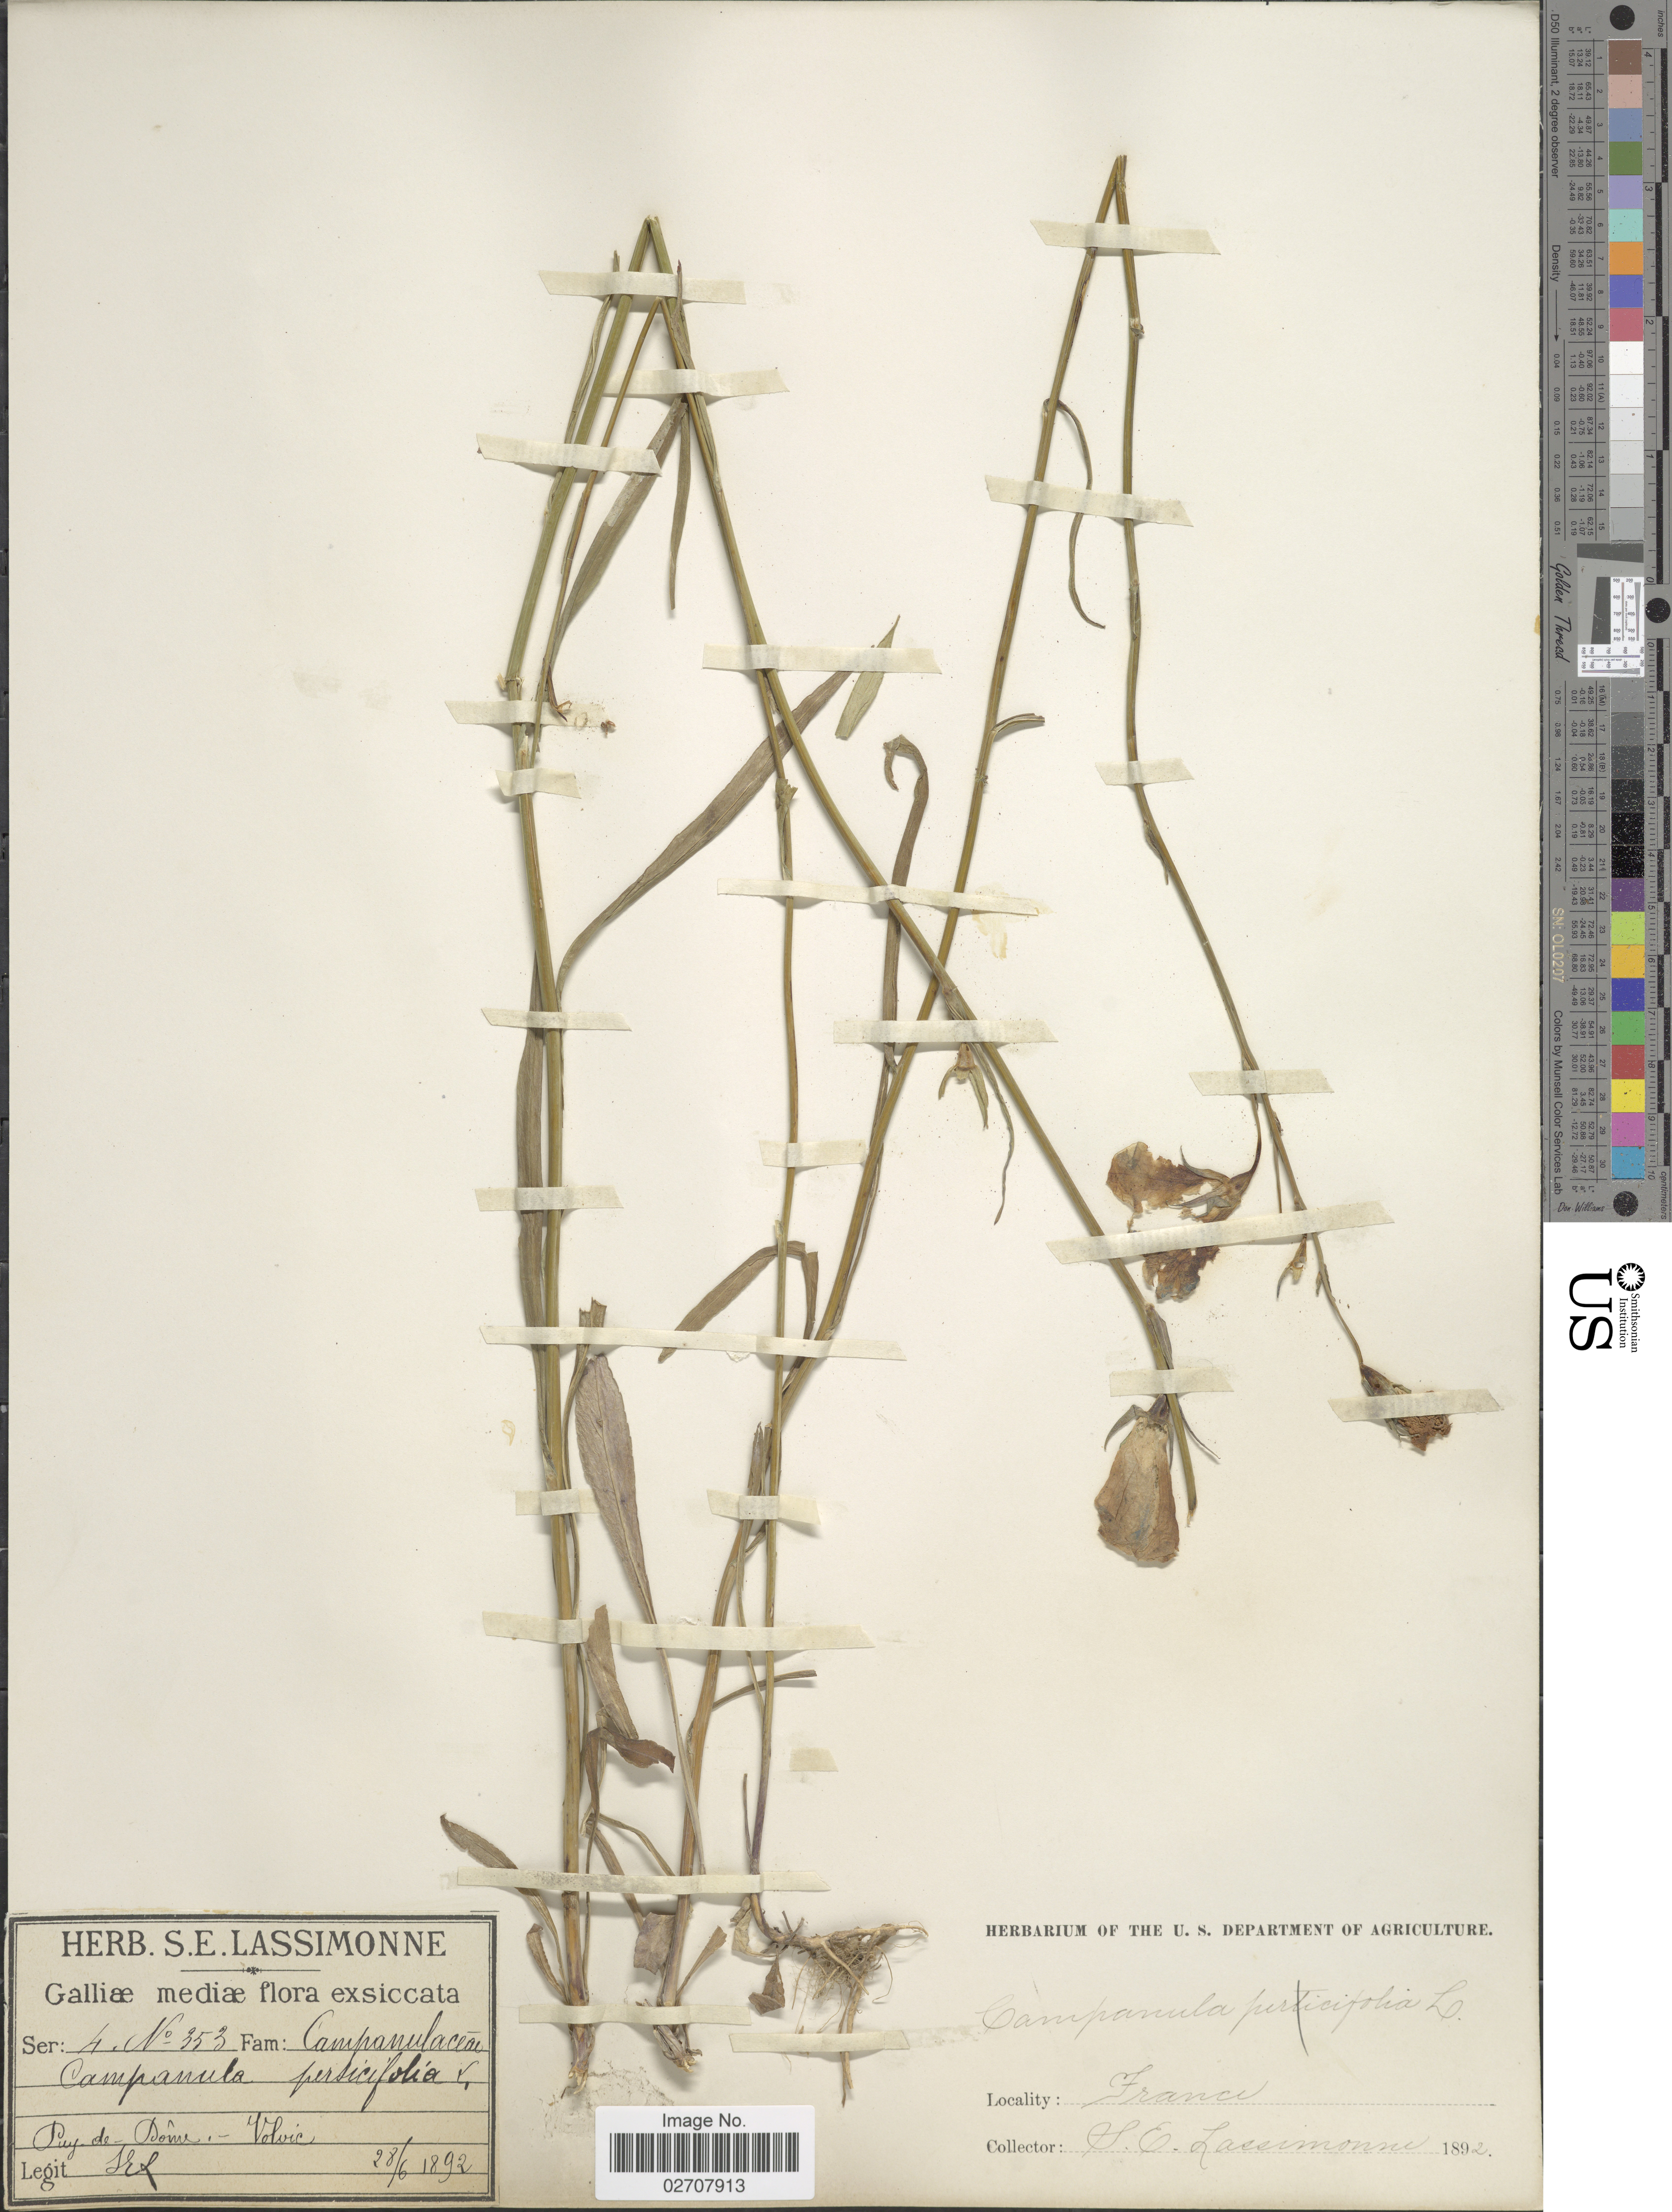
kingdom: Plantae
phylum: Tracheophyta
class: Magnoliopsida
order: Asterales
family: Campanulaceae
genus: Campanula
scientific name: Campanula persicifolia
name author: L.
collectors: S. Lassimonne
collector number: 353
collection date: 1892-06-28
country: France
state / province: Auvergne-Rhône-Alpes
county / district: Puy-de-Dôme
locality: Galliae, Puy de Dome, Volvic